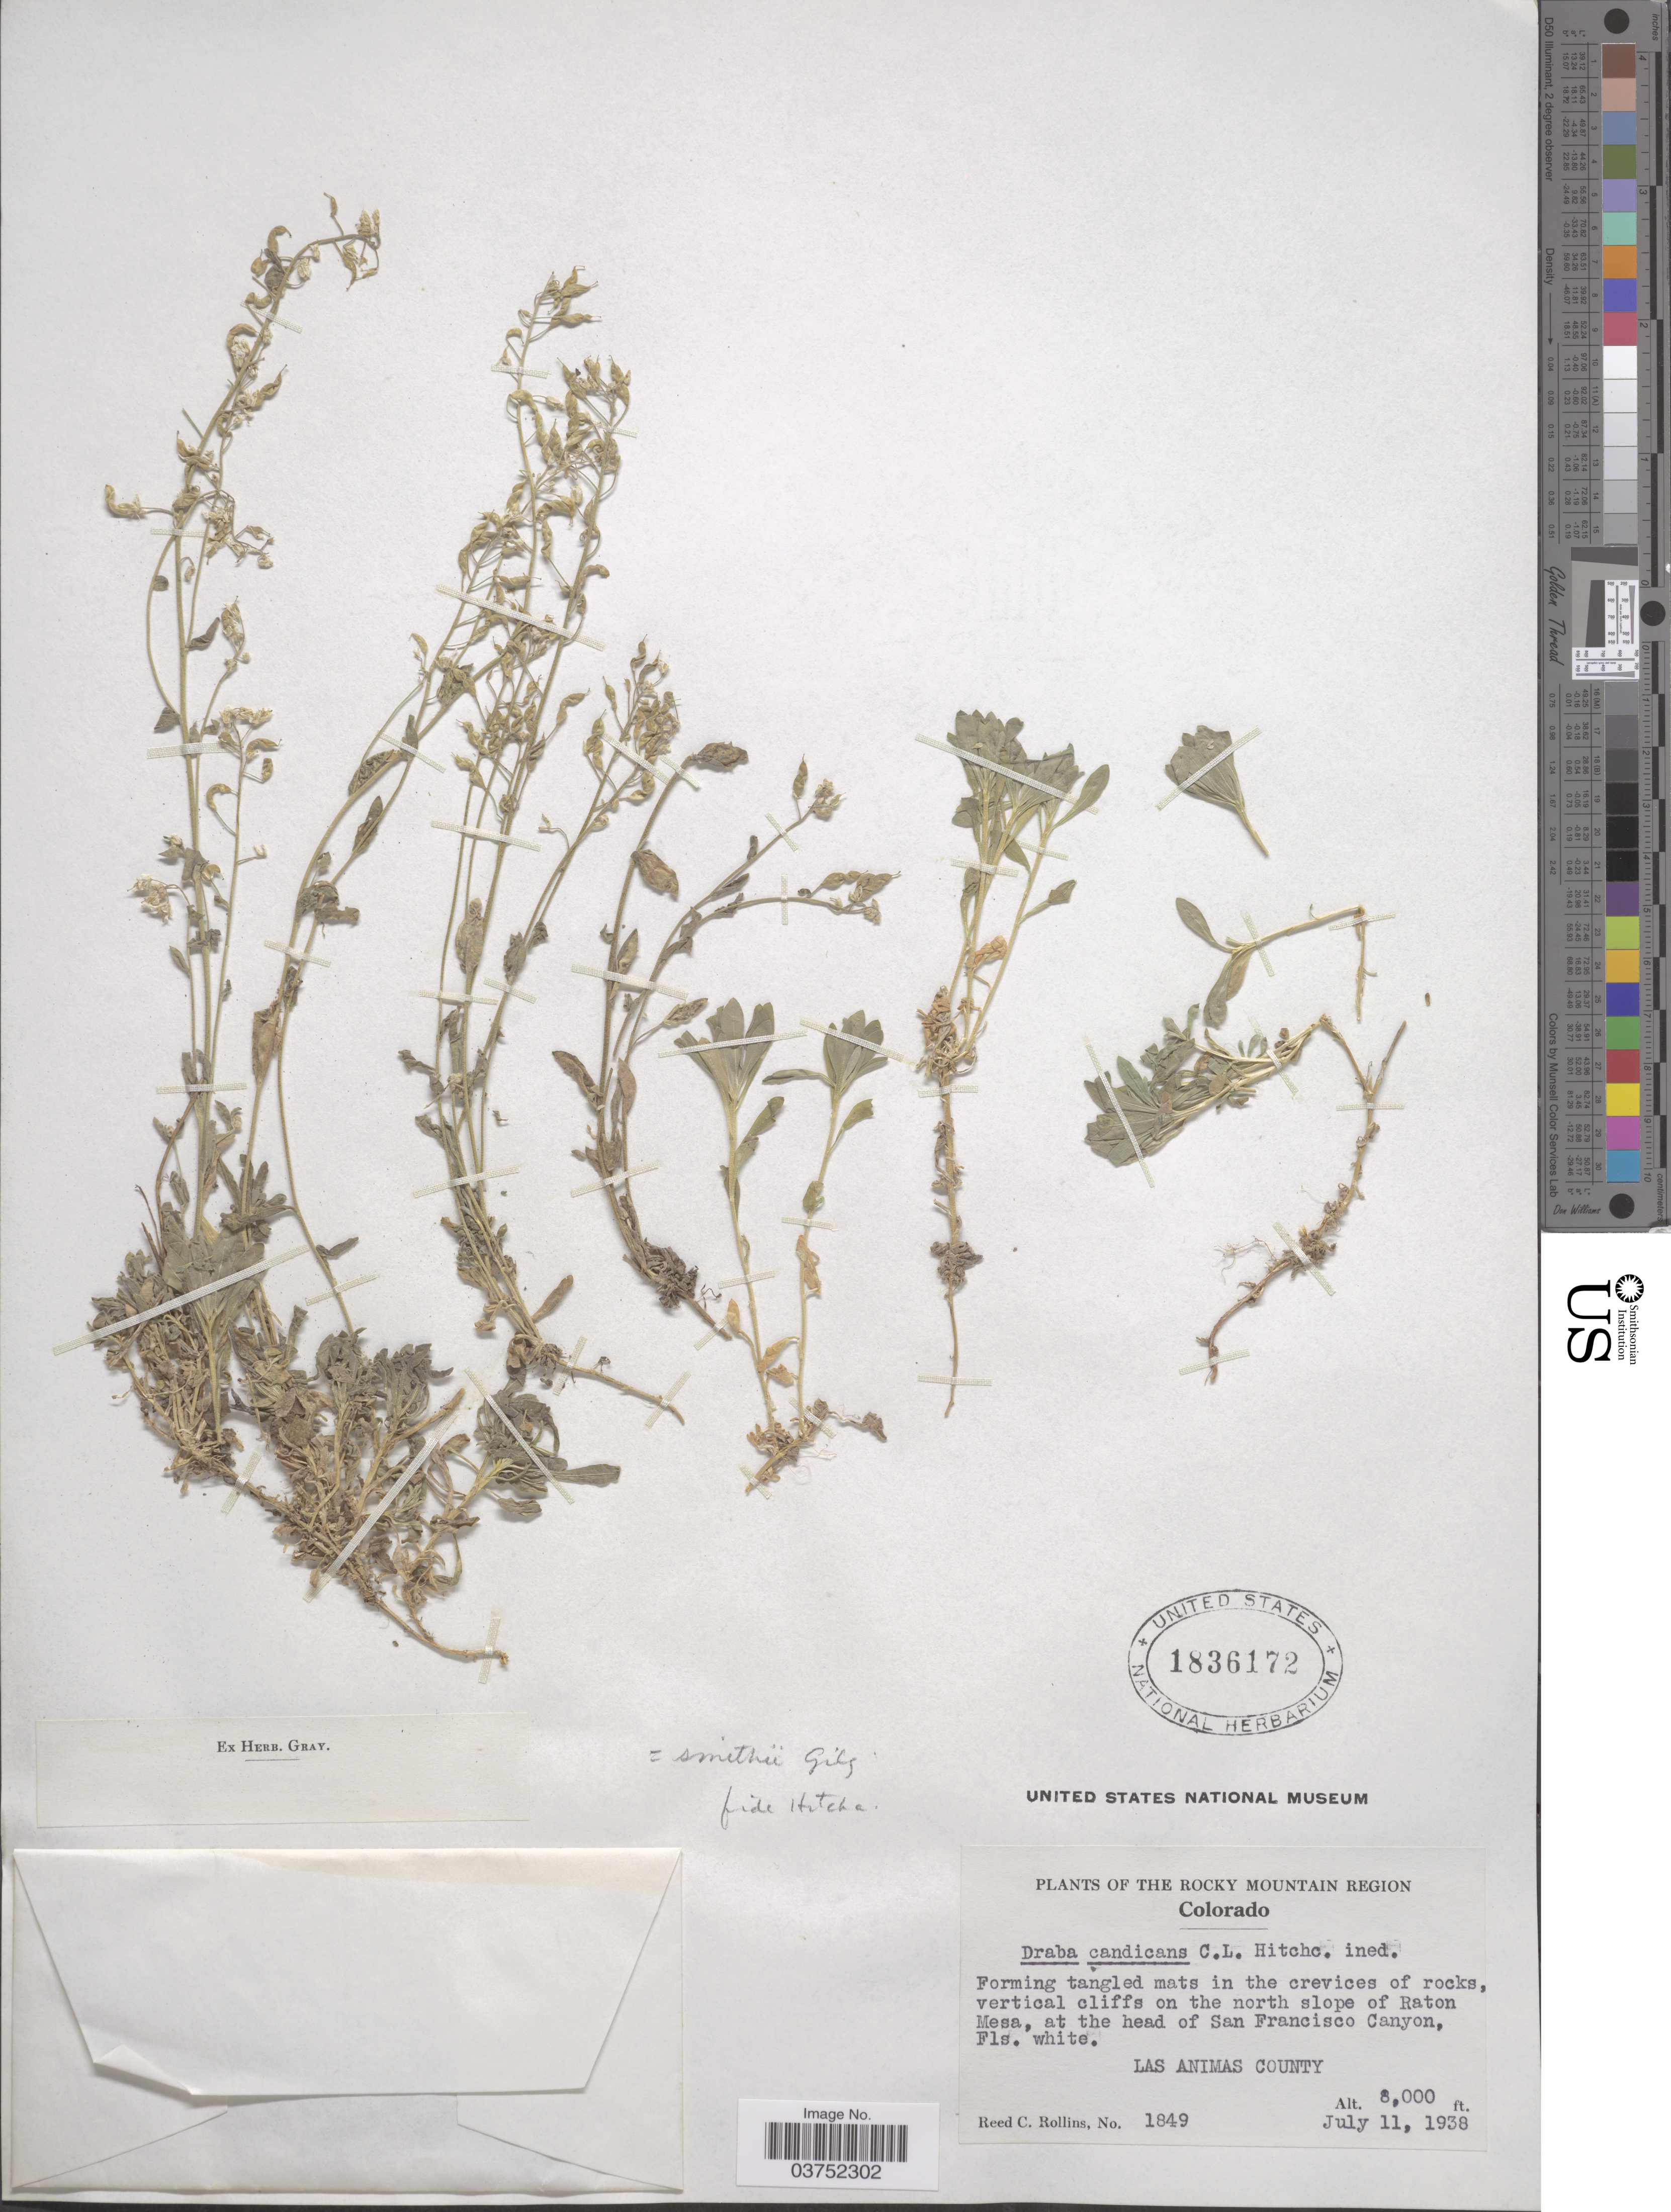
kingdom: Plantae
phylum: Tracheophyta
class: Magnoliopsida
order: Brassicales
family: Brassicaceae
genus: Draba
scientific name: Draba smithii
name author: (A. Gray) Gilg & O.E. Schulz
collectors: R. C. Rollins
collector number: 1849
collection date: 1938-07-11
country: United States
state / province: Colorado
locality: The Rocky Mountain Region. Vertical cliffs on the north slope of Raton Mesa, at the head of San Francisco Canyon. Las Animas County.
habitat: forming tangled mats in the crevices of rocks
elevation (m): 2438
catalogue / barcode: US 1836172